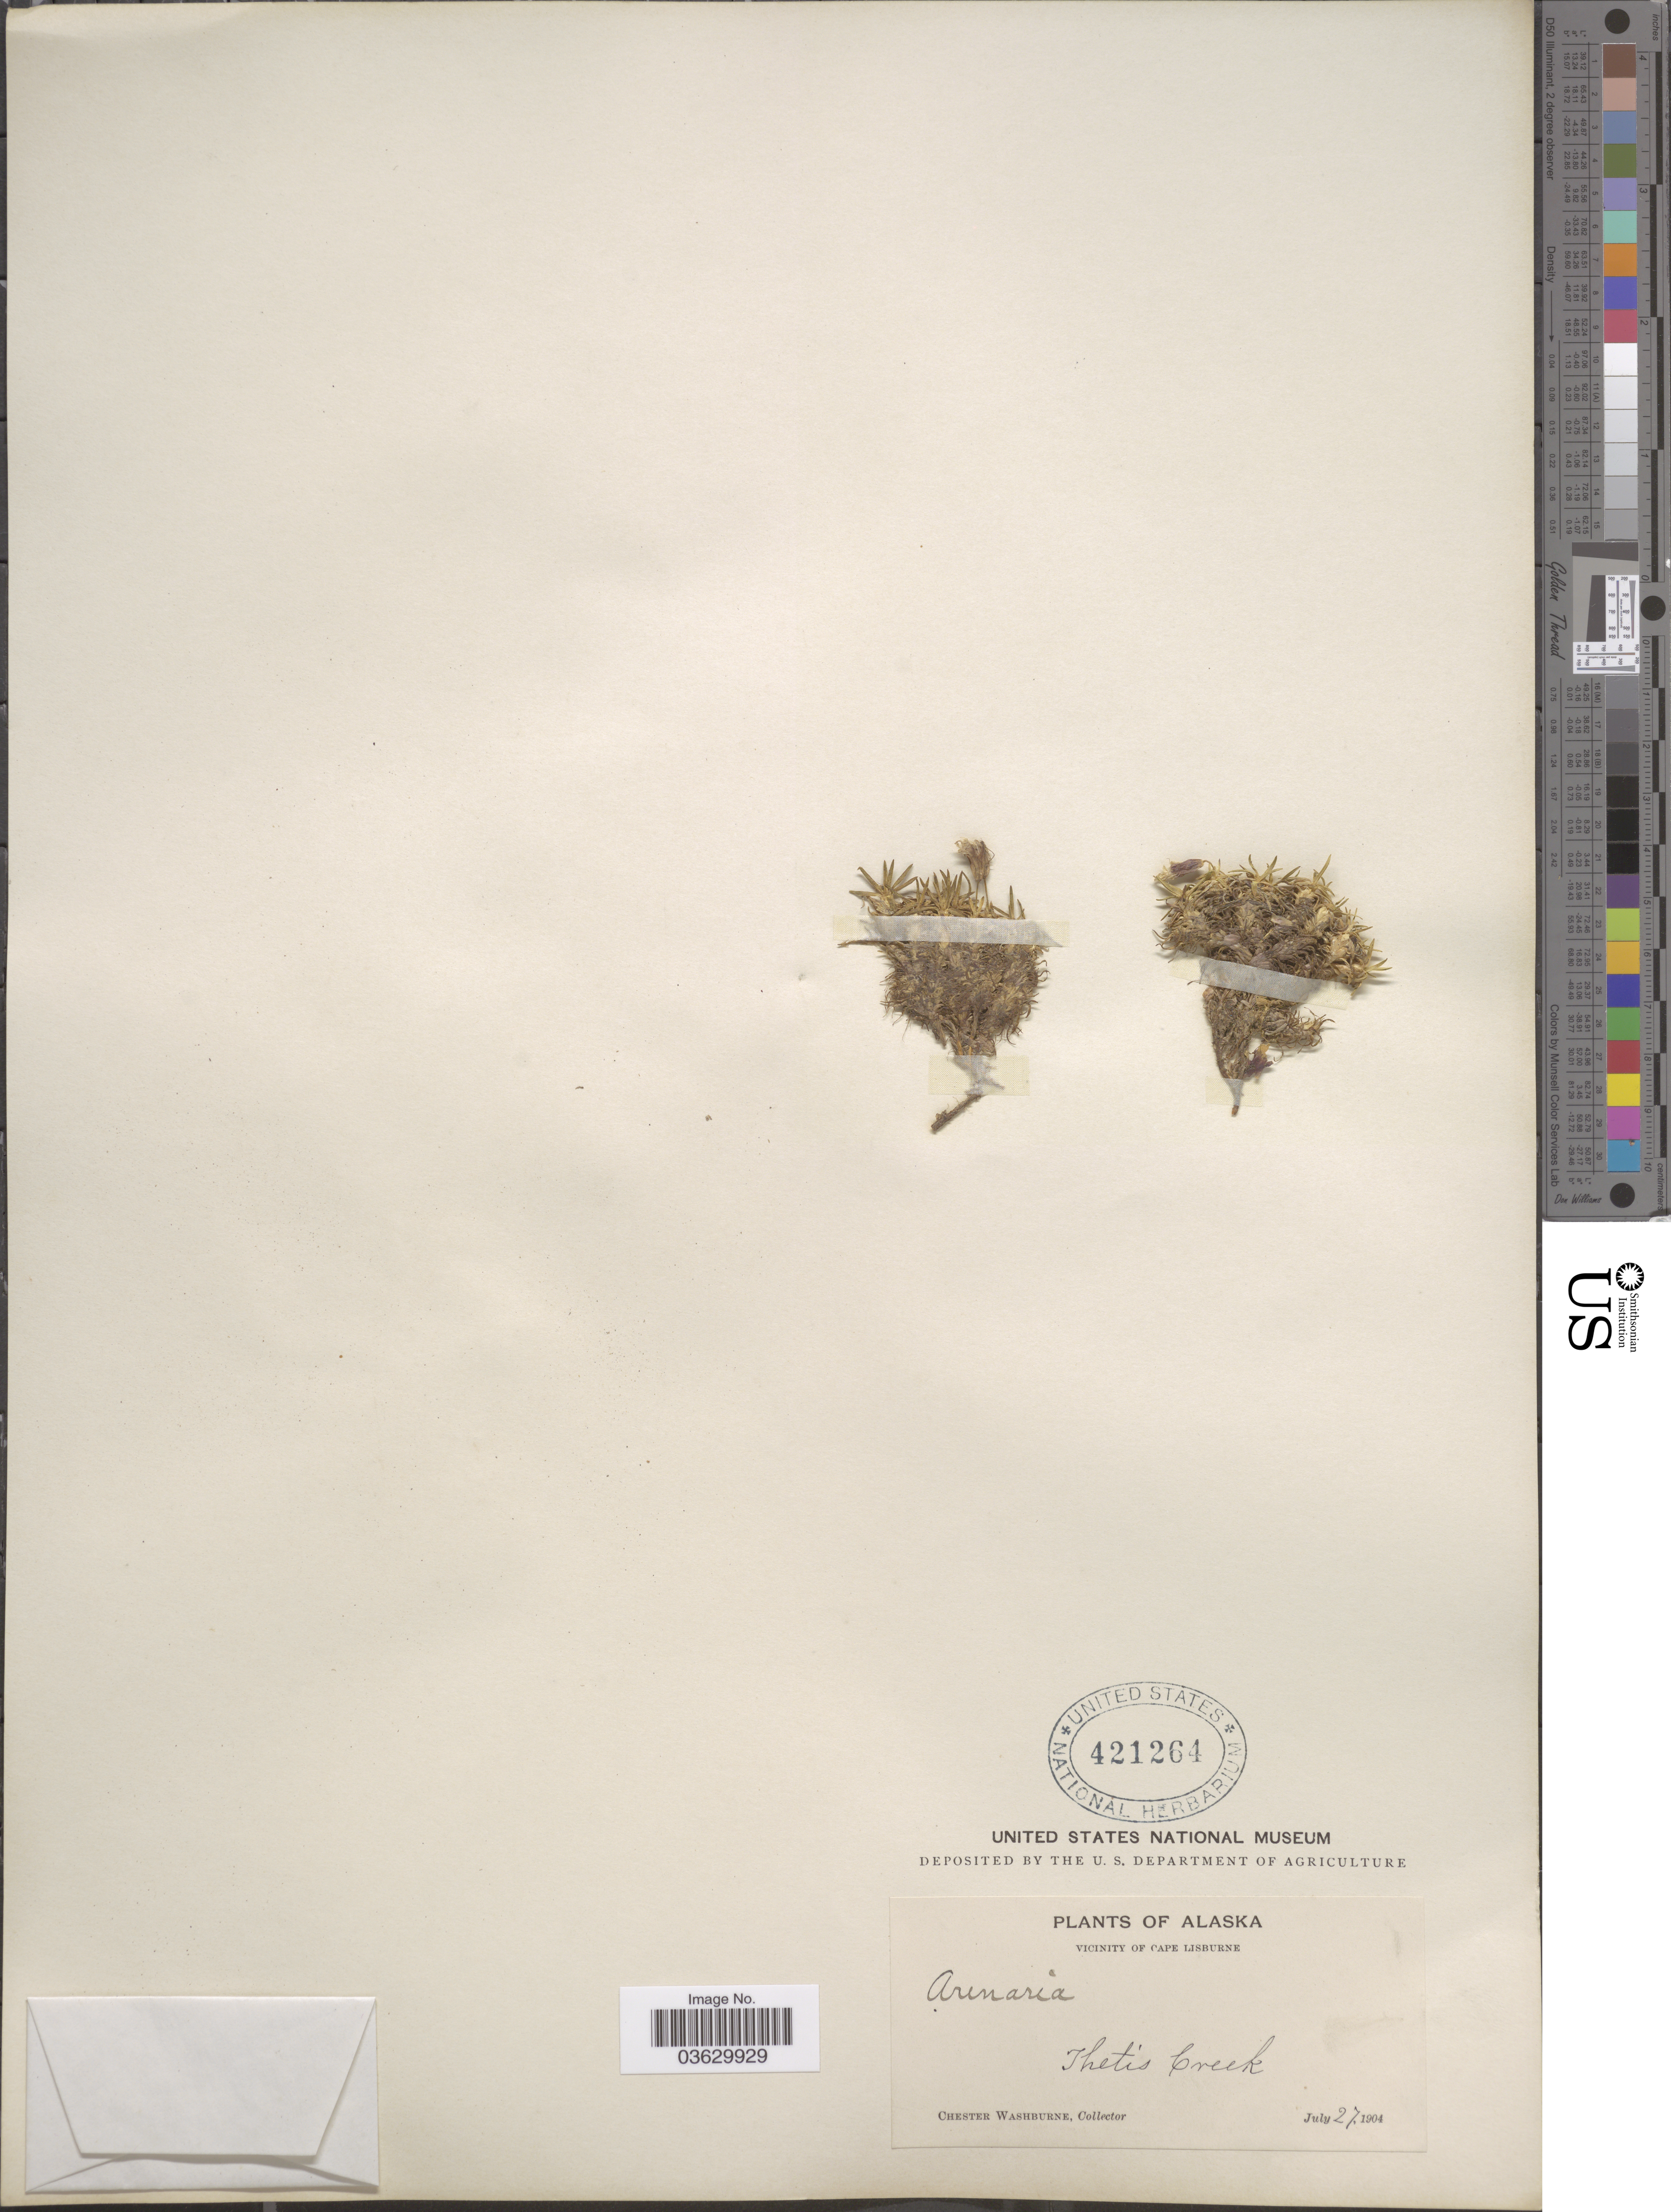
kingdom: Plantae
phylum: Tracheophyta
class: Magnoliopsida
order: Caryophyllales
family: Caryophyllaceae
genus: Silene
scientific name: Silene acaulis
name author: (L.) Jacq.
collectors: C. Washburne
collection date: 1904-07-27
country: United States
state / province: Alaska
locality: Vicinity of Cape Lisburne. Thetis Creek.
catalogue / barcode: US 421264